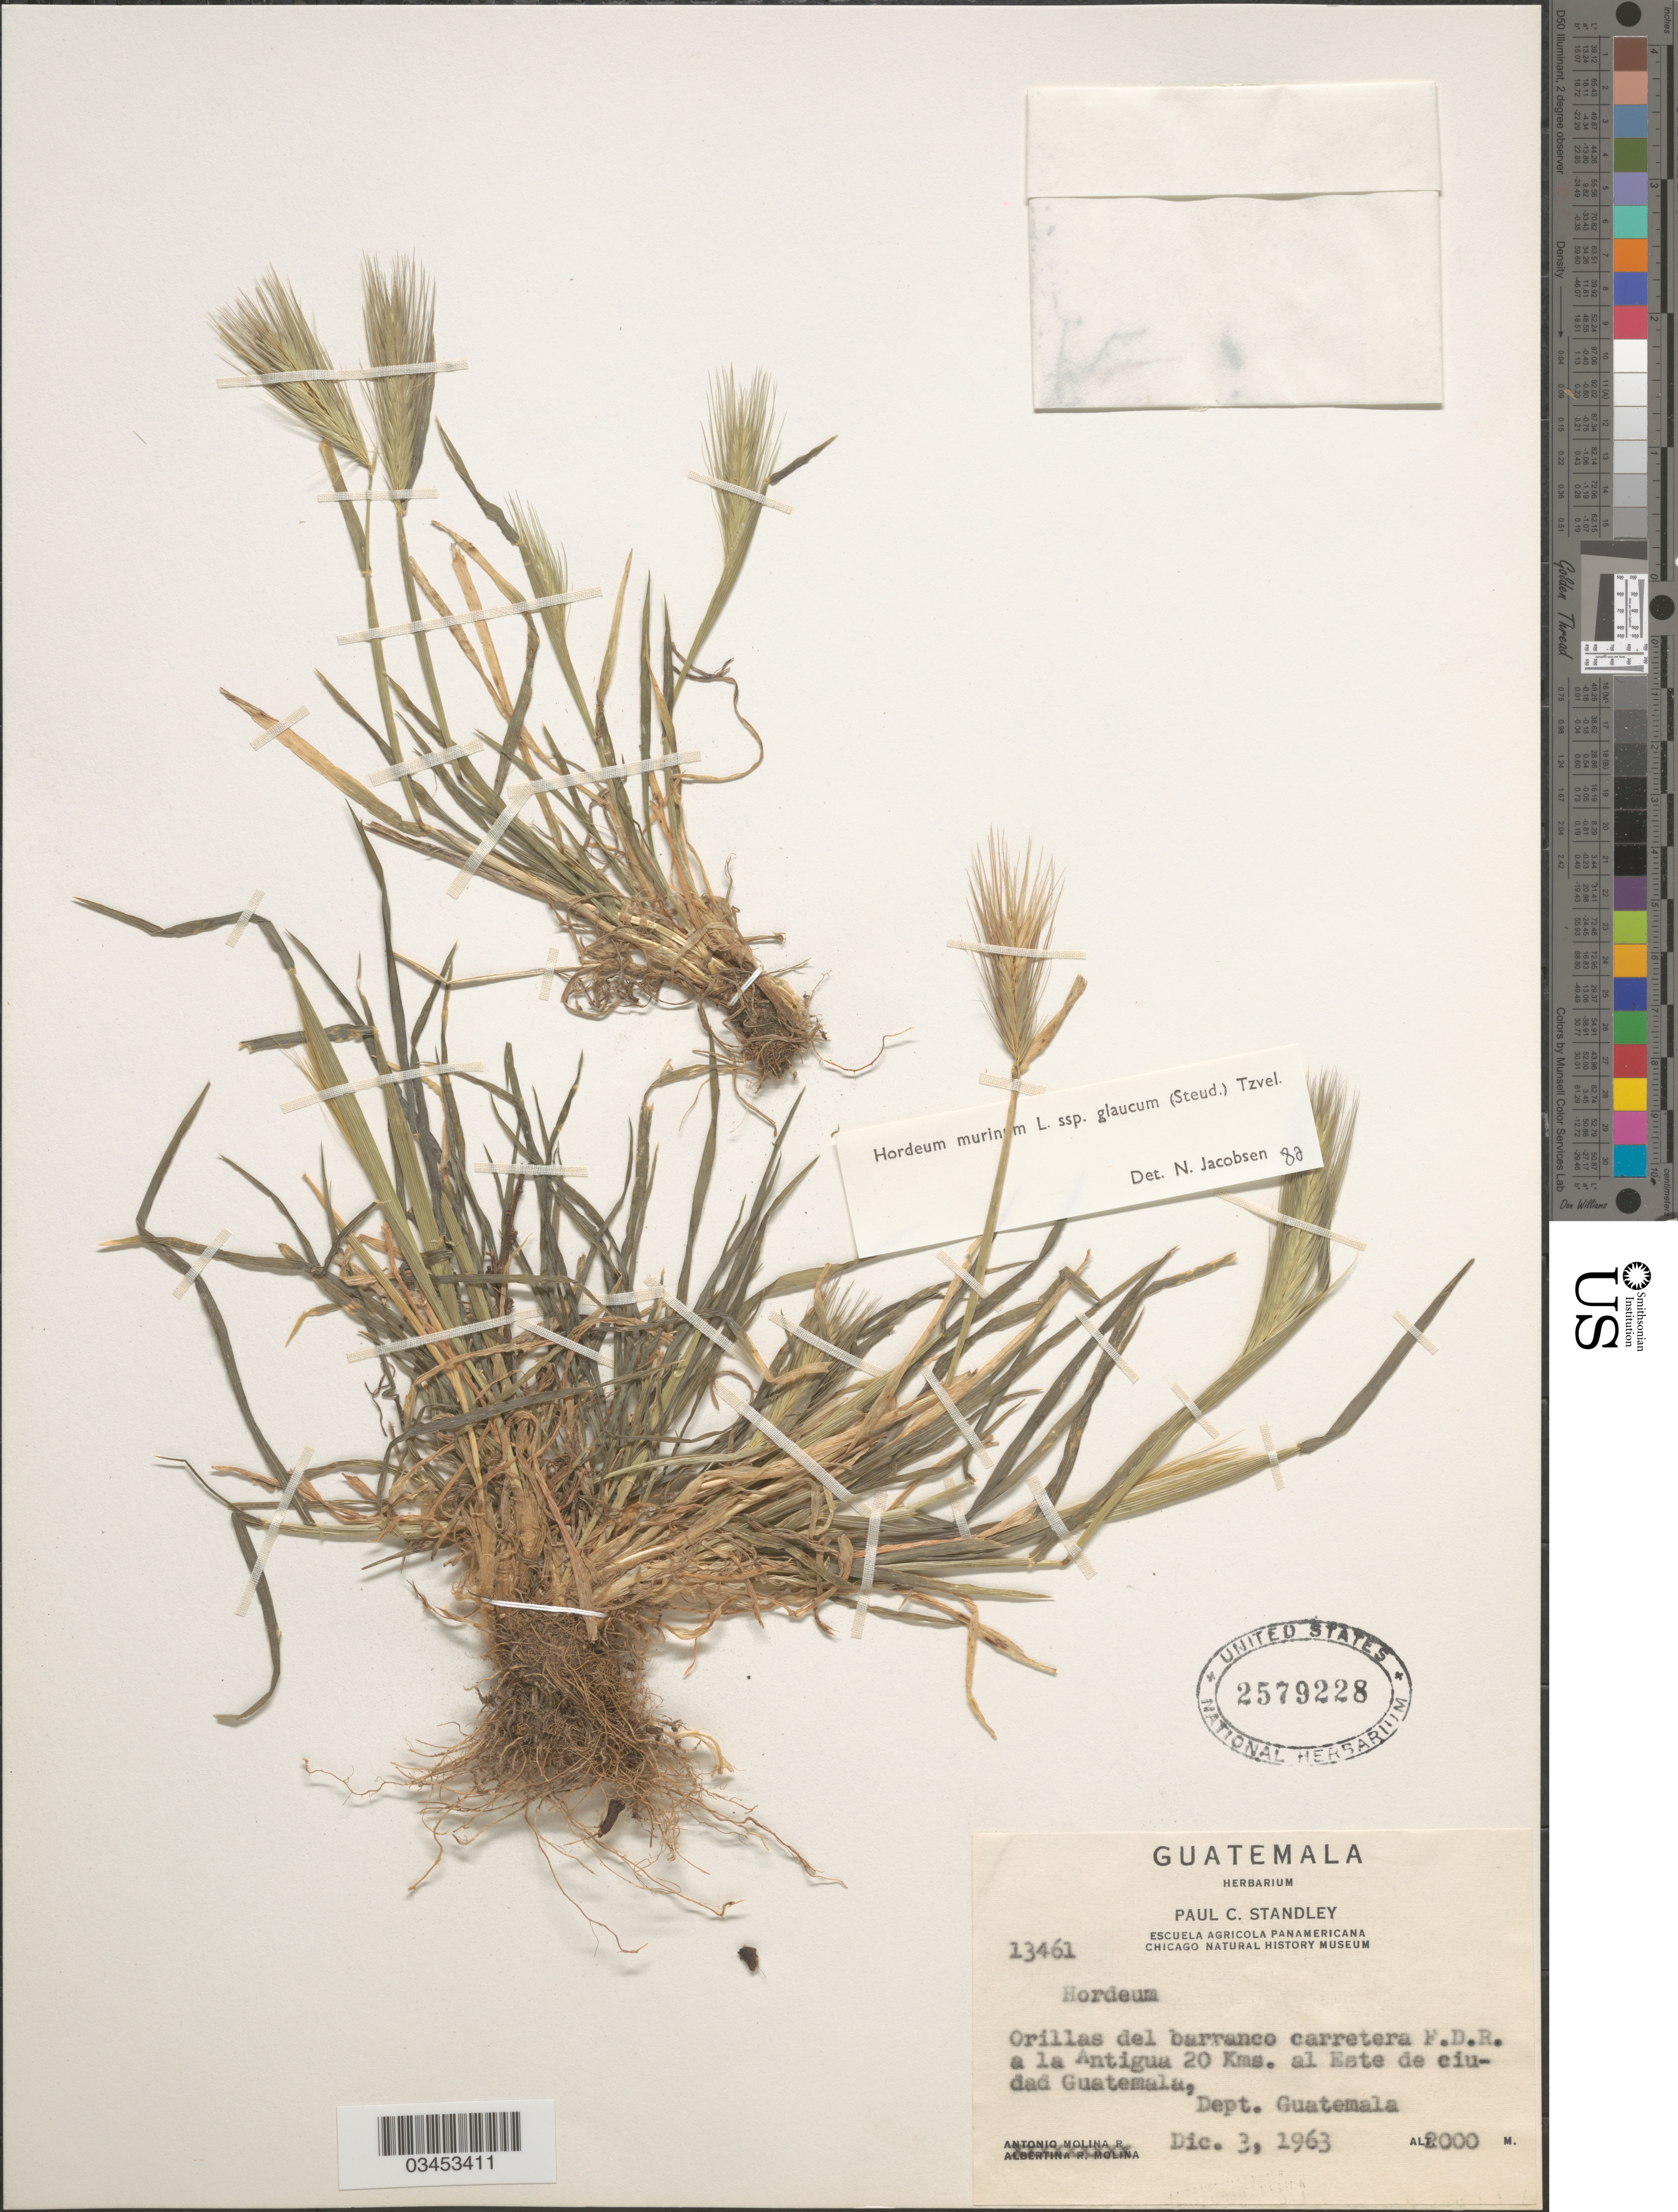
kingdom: Plantae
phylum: Tracheophyta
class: Liliopsida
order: Poales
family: Poaceae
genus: Hordeum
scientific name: Hordeum sp.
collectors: A. Molina R.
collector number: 13461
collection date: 1963-12-03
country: Guatemala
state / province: Guatemala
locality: Orillas del barranco carretera F.D.R. a la Antigua 20 Kms. al Este de ciudad Guatemala, Dept. Guatemala.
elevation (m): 2000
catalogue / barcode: US 2579228